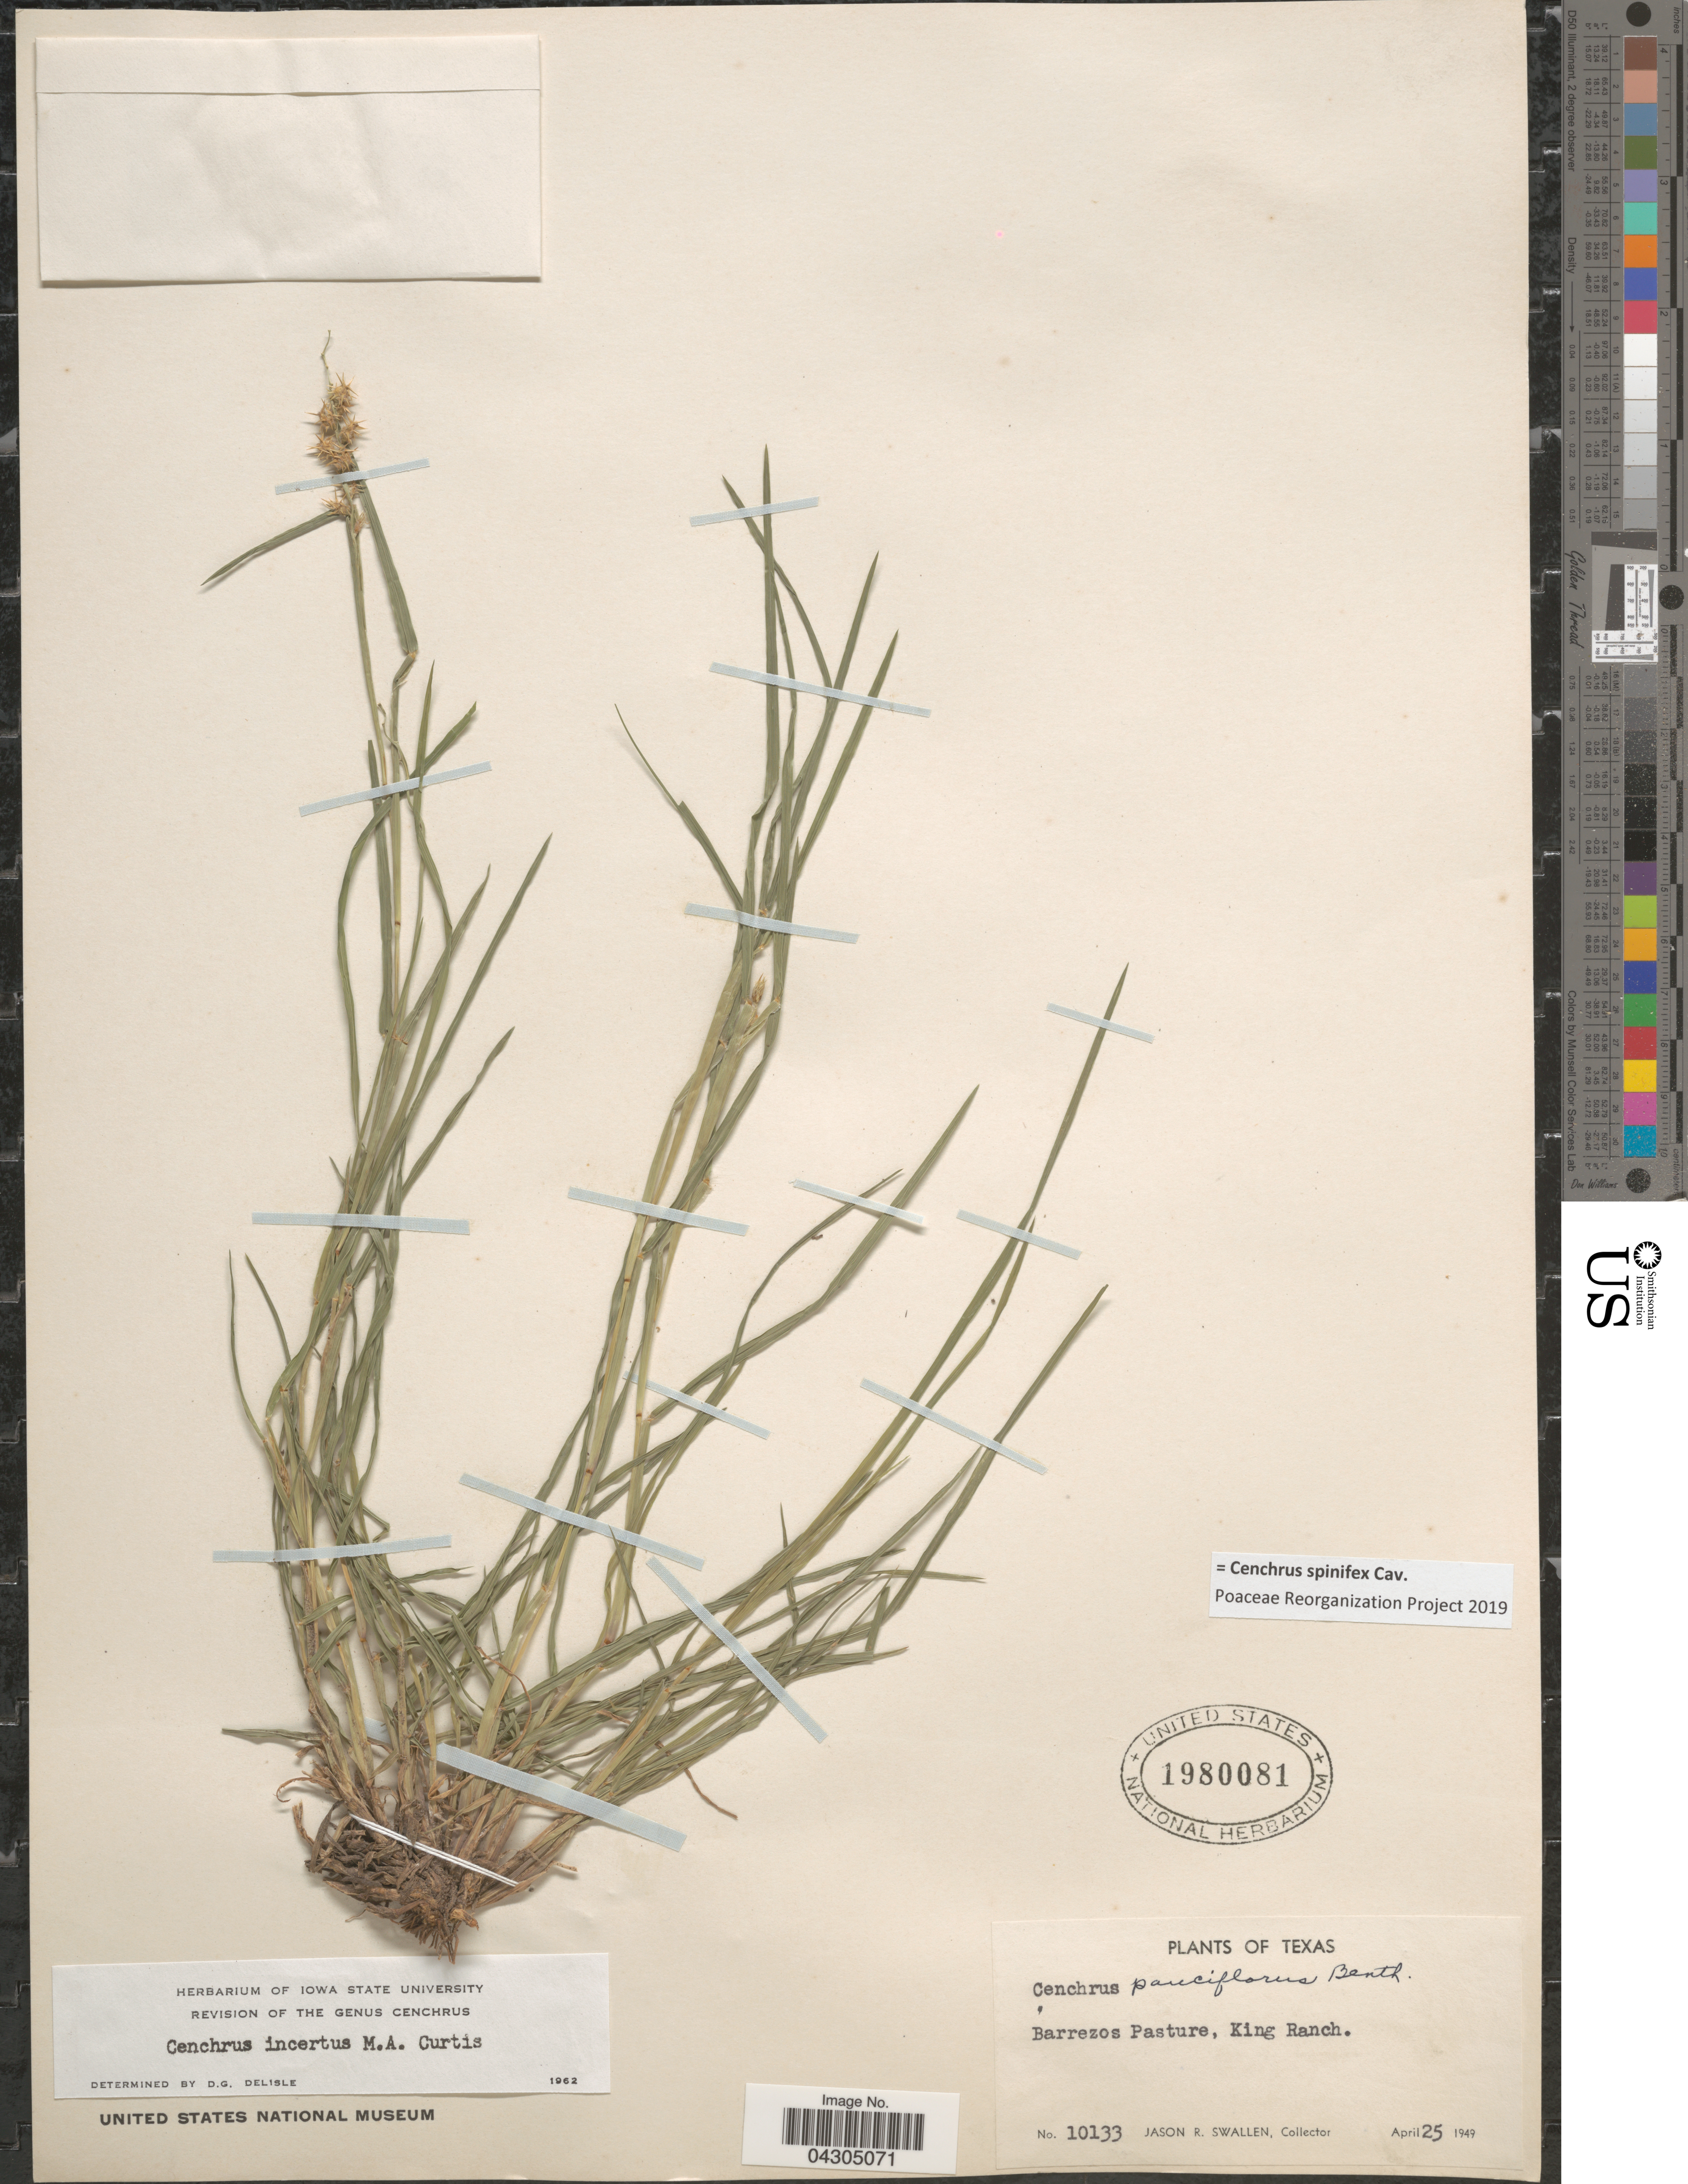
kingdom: Plantae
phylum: Tracheophyta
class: Liliopsida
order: Poales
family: Poaceae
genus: Cenchrus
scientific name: Cenchrus spinifex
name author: Cav.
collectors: J. R. Swallen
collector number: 10133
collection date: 1949-04-25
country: United States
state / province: Texas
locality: Barrezos Pasture, King Ranch.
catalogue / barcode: US 1980081